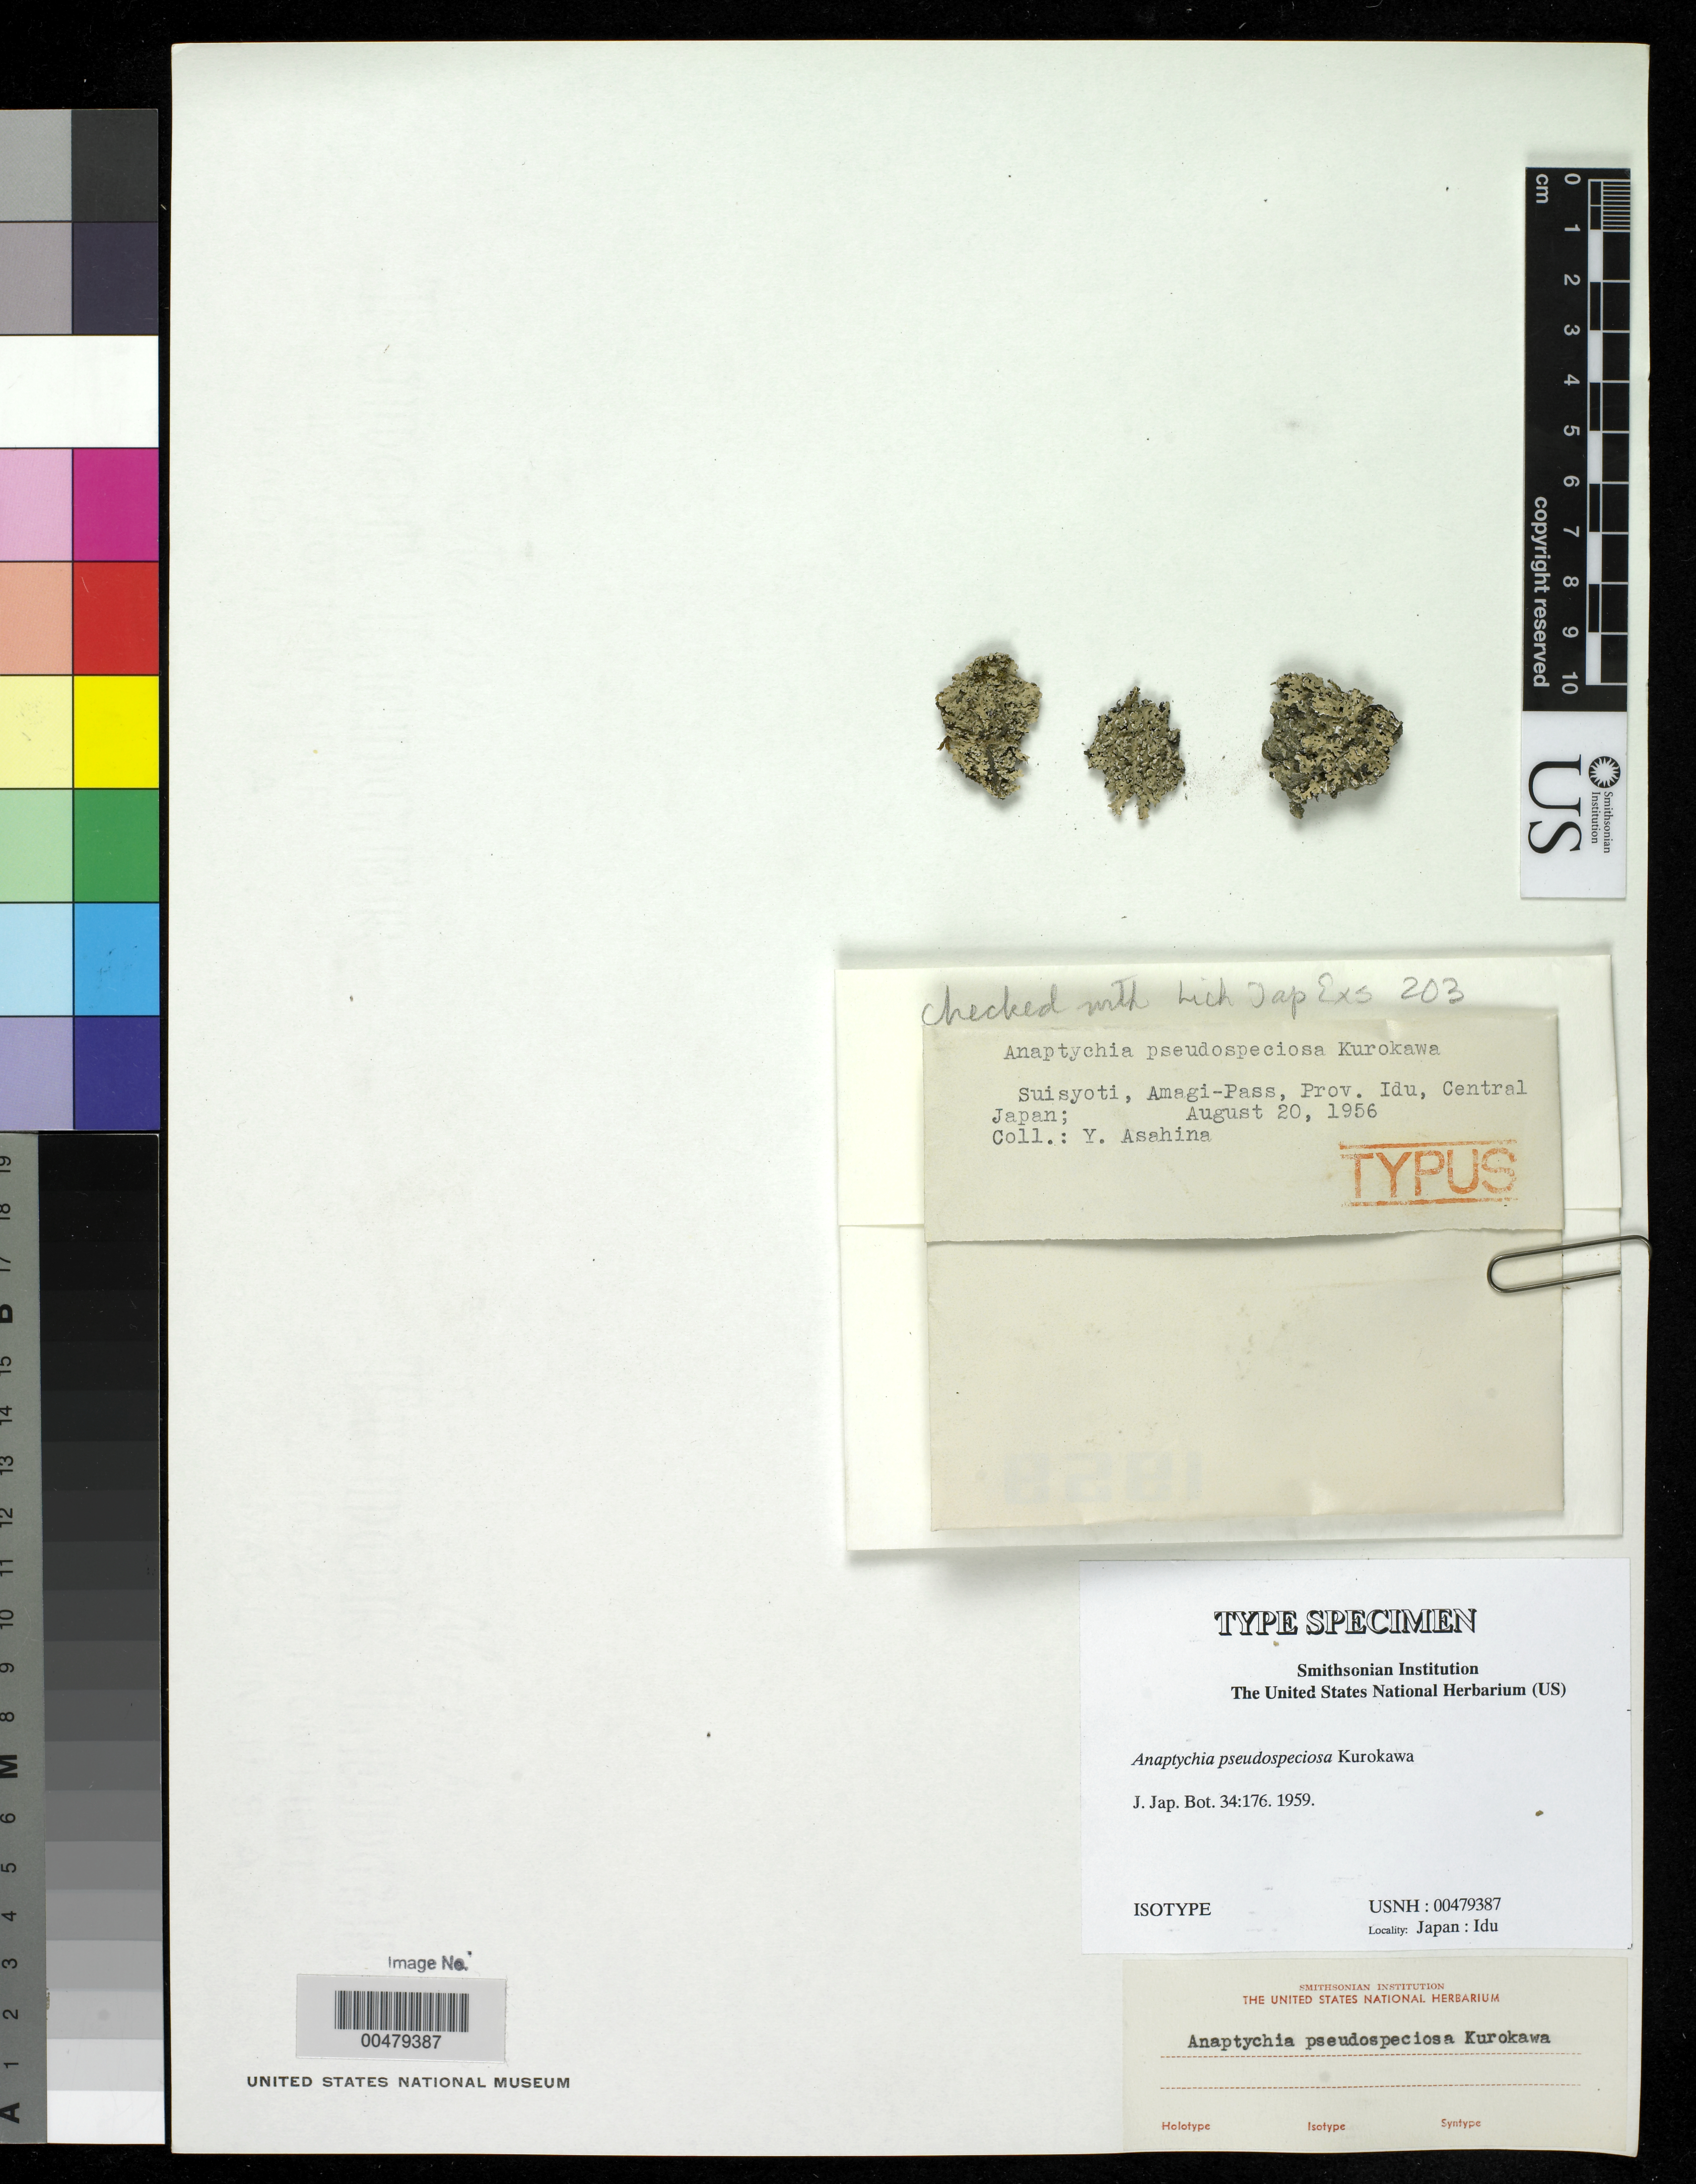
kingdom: Fungi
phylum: Ascomycota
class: Lecanoromycetes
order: Caliciales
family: Physciaceae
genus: Anaptychia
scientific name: Anaptychia pseudospeciosa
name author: Kurok.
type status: Isotype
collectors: Y. Asahina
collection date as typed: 20 Aug 1956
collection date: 1956-08-20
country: Japan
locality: Suisyoti, Amagi Pass, central Japan.